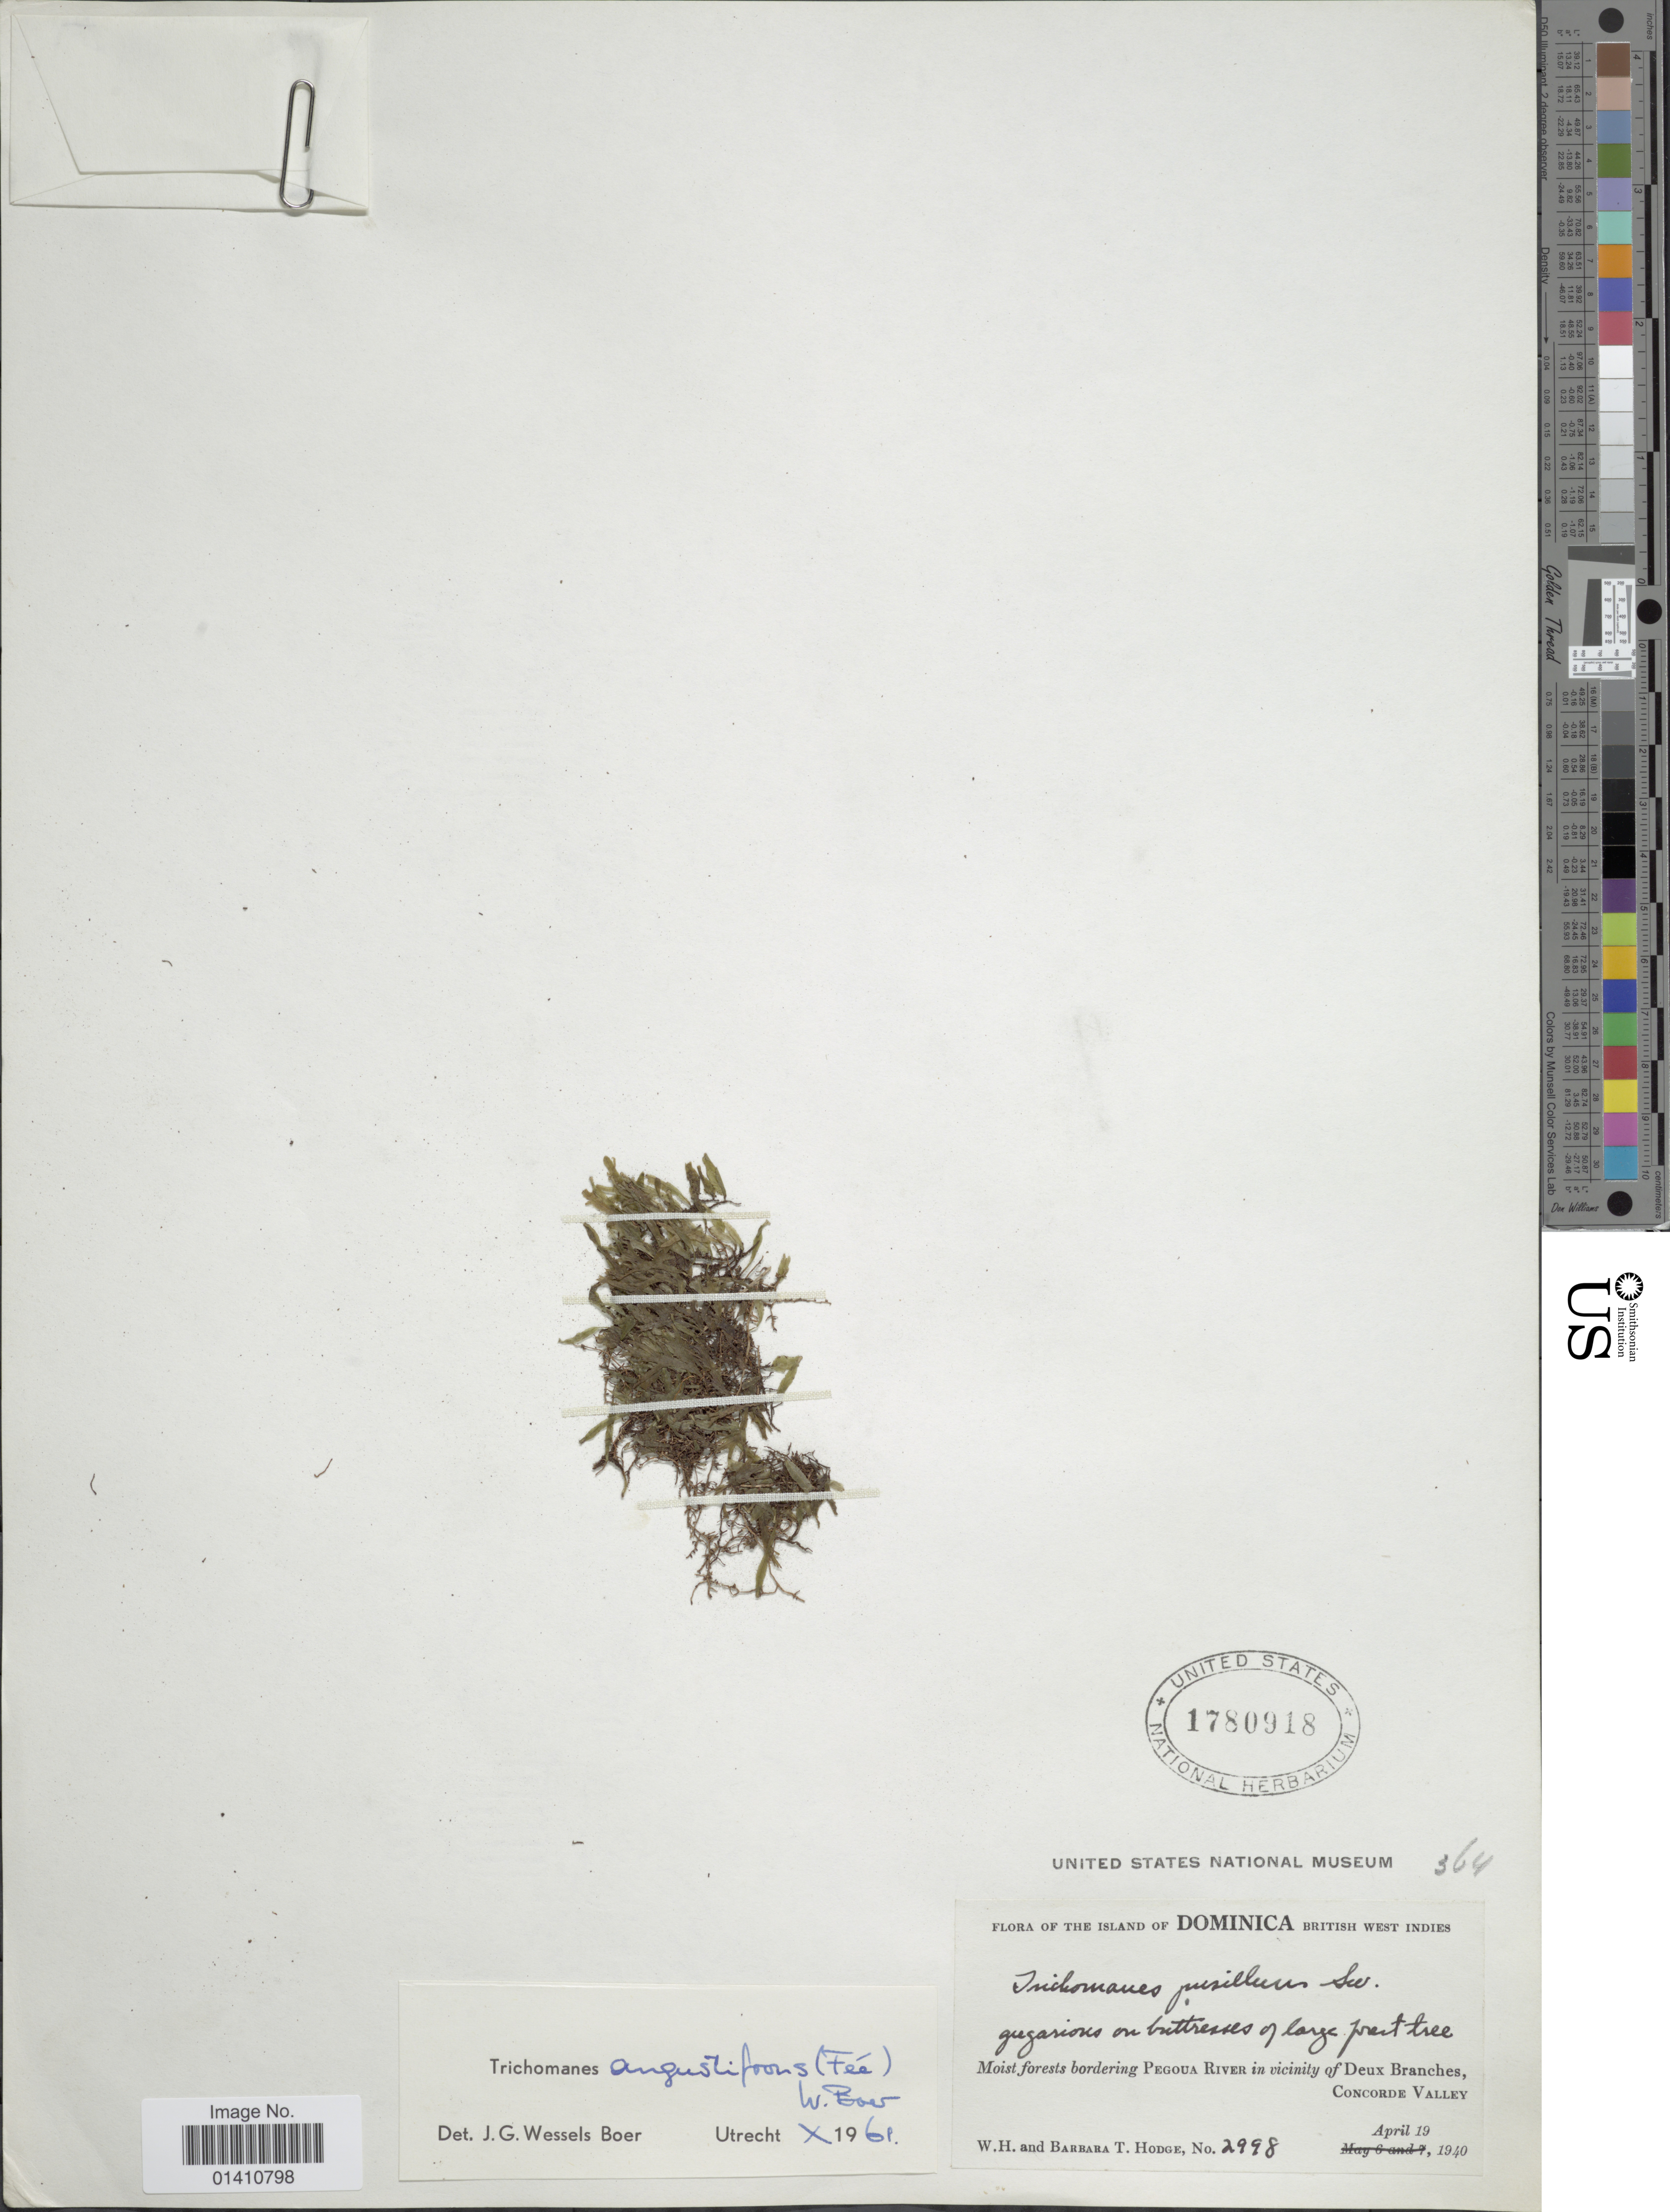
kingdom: Plantae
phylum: Tracheophyta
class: Polypodiopsida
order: Hymenophyllales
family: Hymenophyllaceae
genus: Didymoglossum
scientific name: Didymoglossum angustifrons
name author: Fée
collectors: W. Hodge & B. Hodge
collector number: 2998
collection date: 1940-04-19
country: Dominica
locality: The Island of Dominica, British West Indies. Moist forest bordering Pegoua River in vicinity of Deux Branches, Corcorde Valley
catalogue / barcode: US 1780918